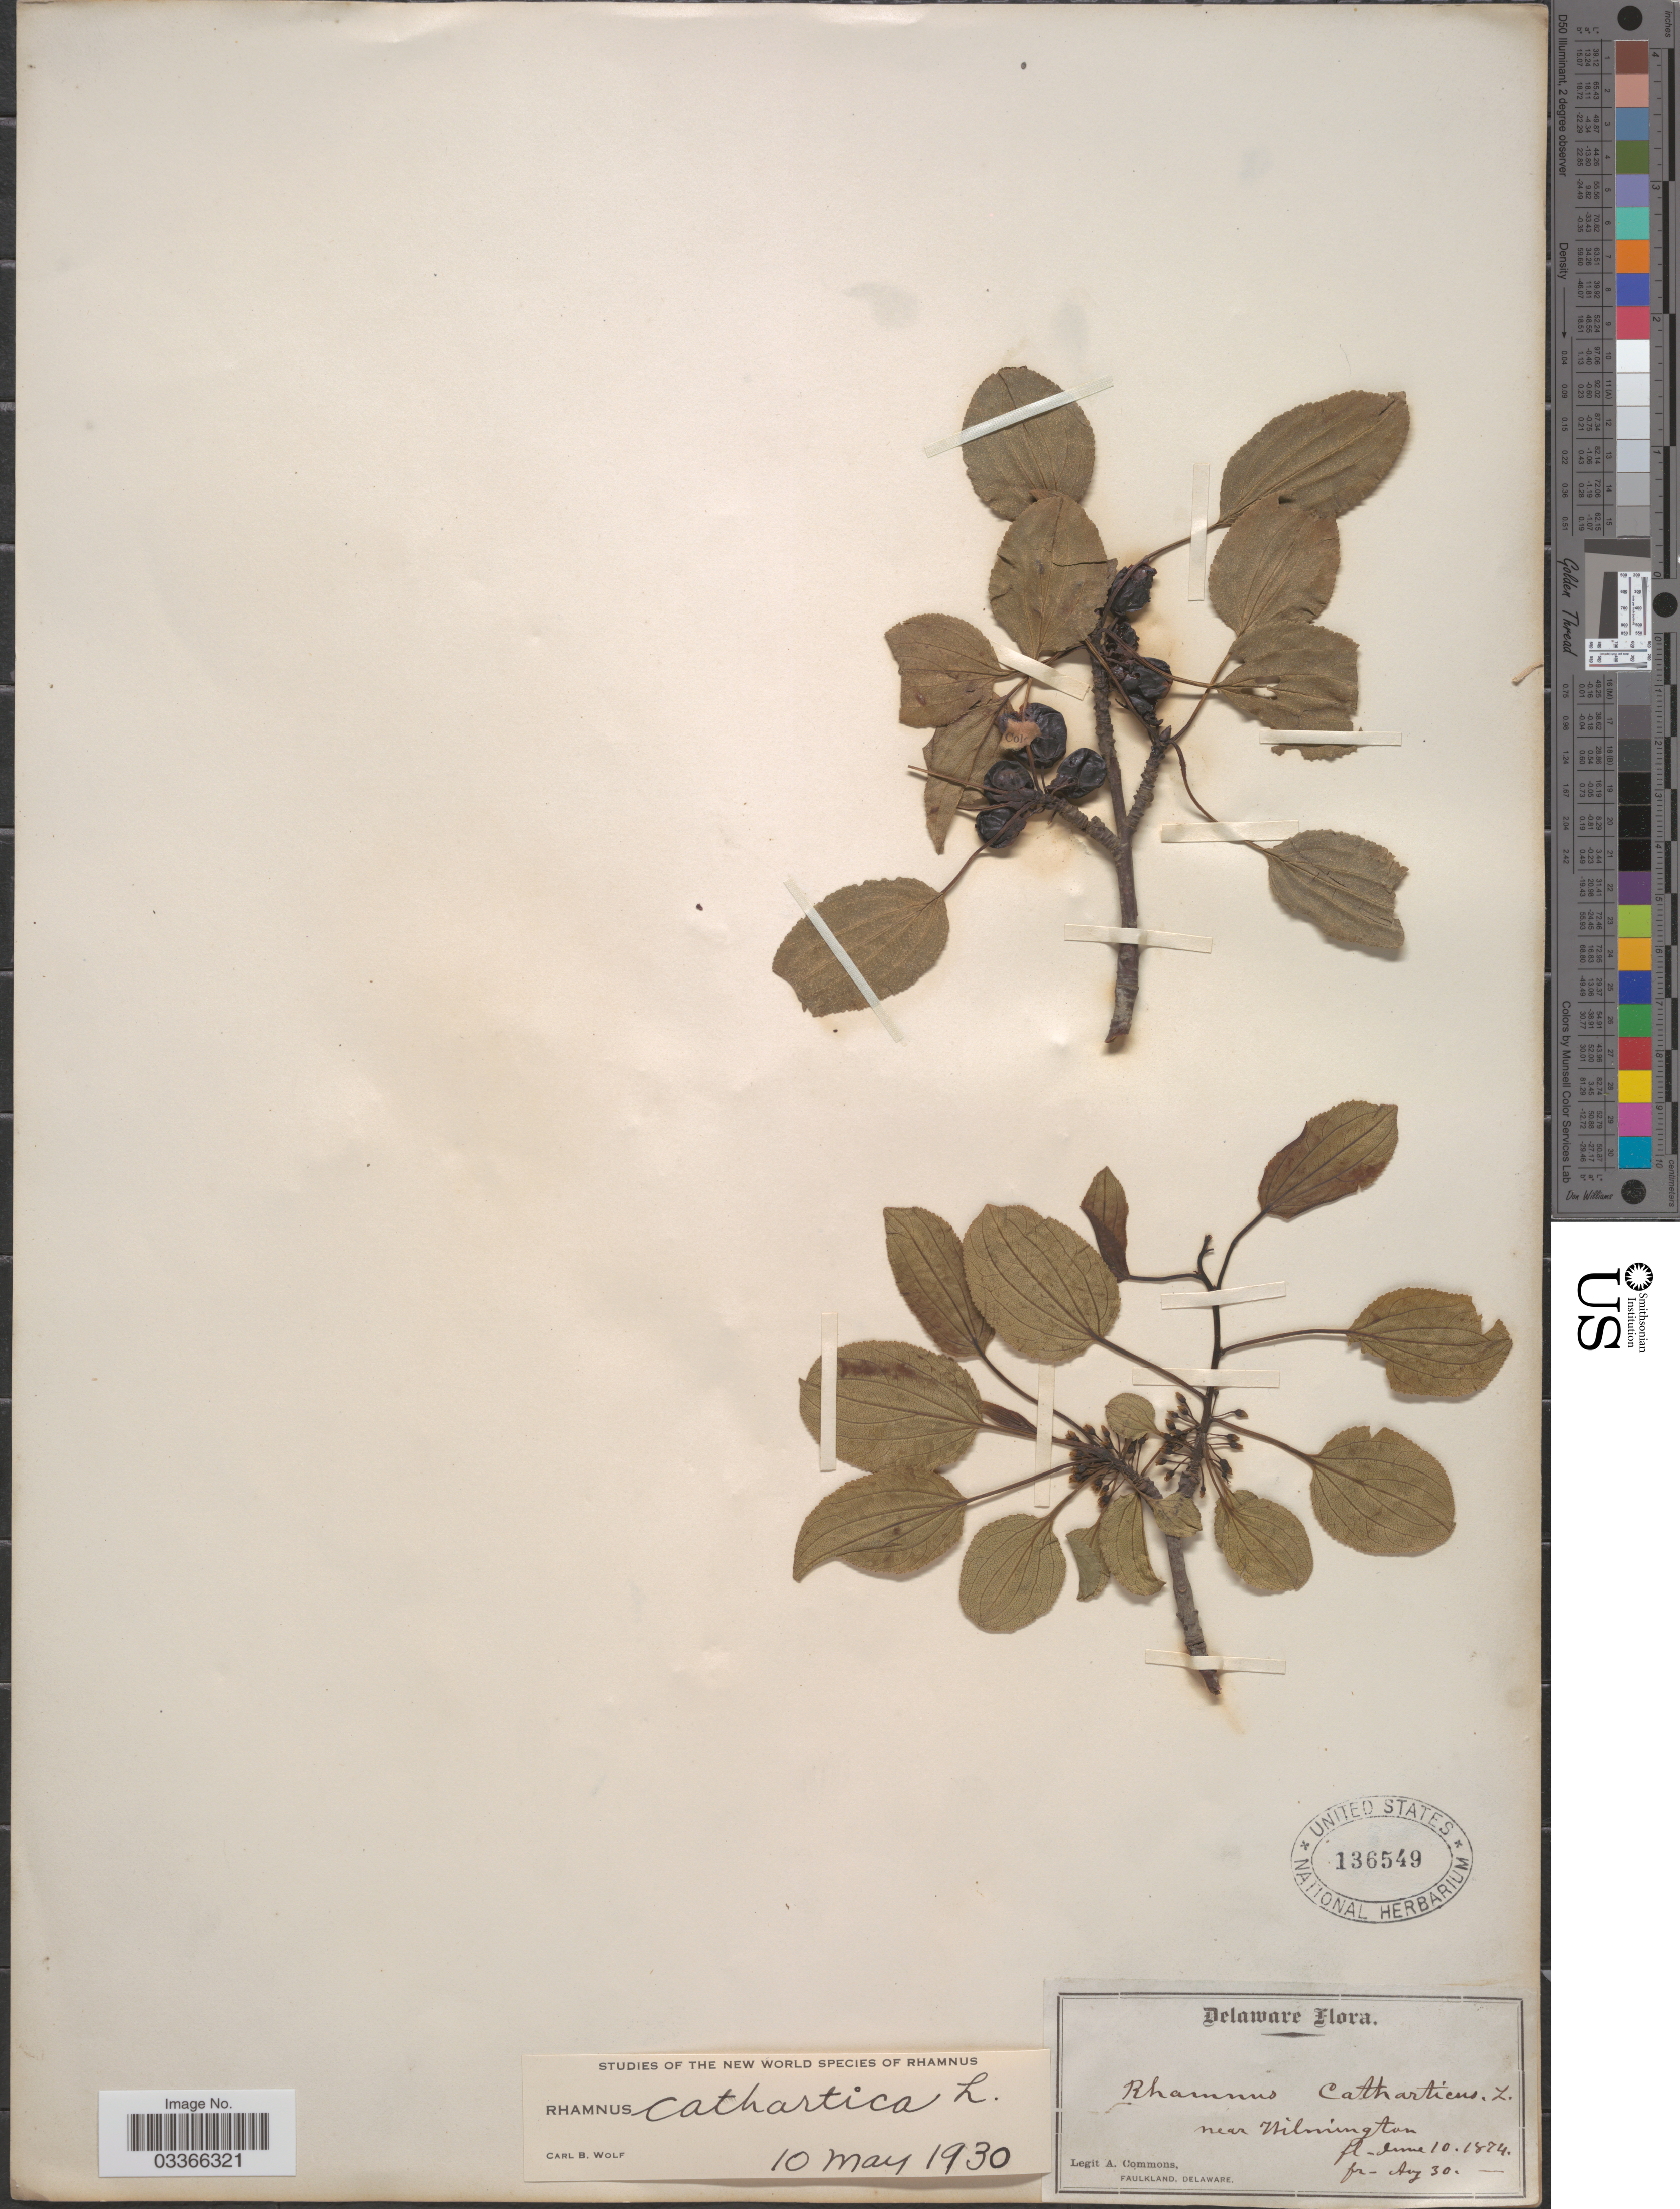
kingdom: Plantae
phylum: Tracheophyta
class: Magnoliopsida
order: Rosales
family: Rhamnaceae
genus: Rhamnus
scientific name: Rhamnus cathartica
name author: L.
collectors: A. Commons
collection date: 1874-06-10/1874-08-30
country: United States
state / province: Delaware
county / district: New Castle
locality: Near Wilmington.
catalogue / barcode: US 136549